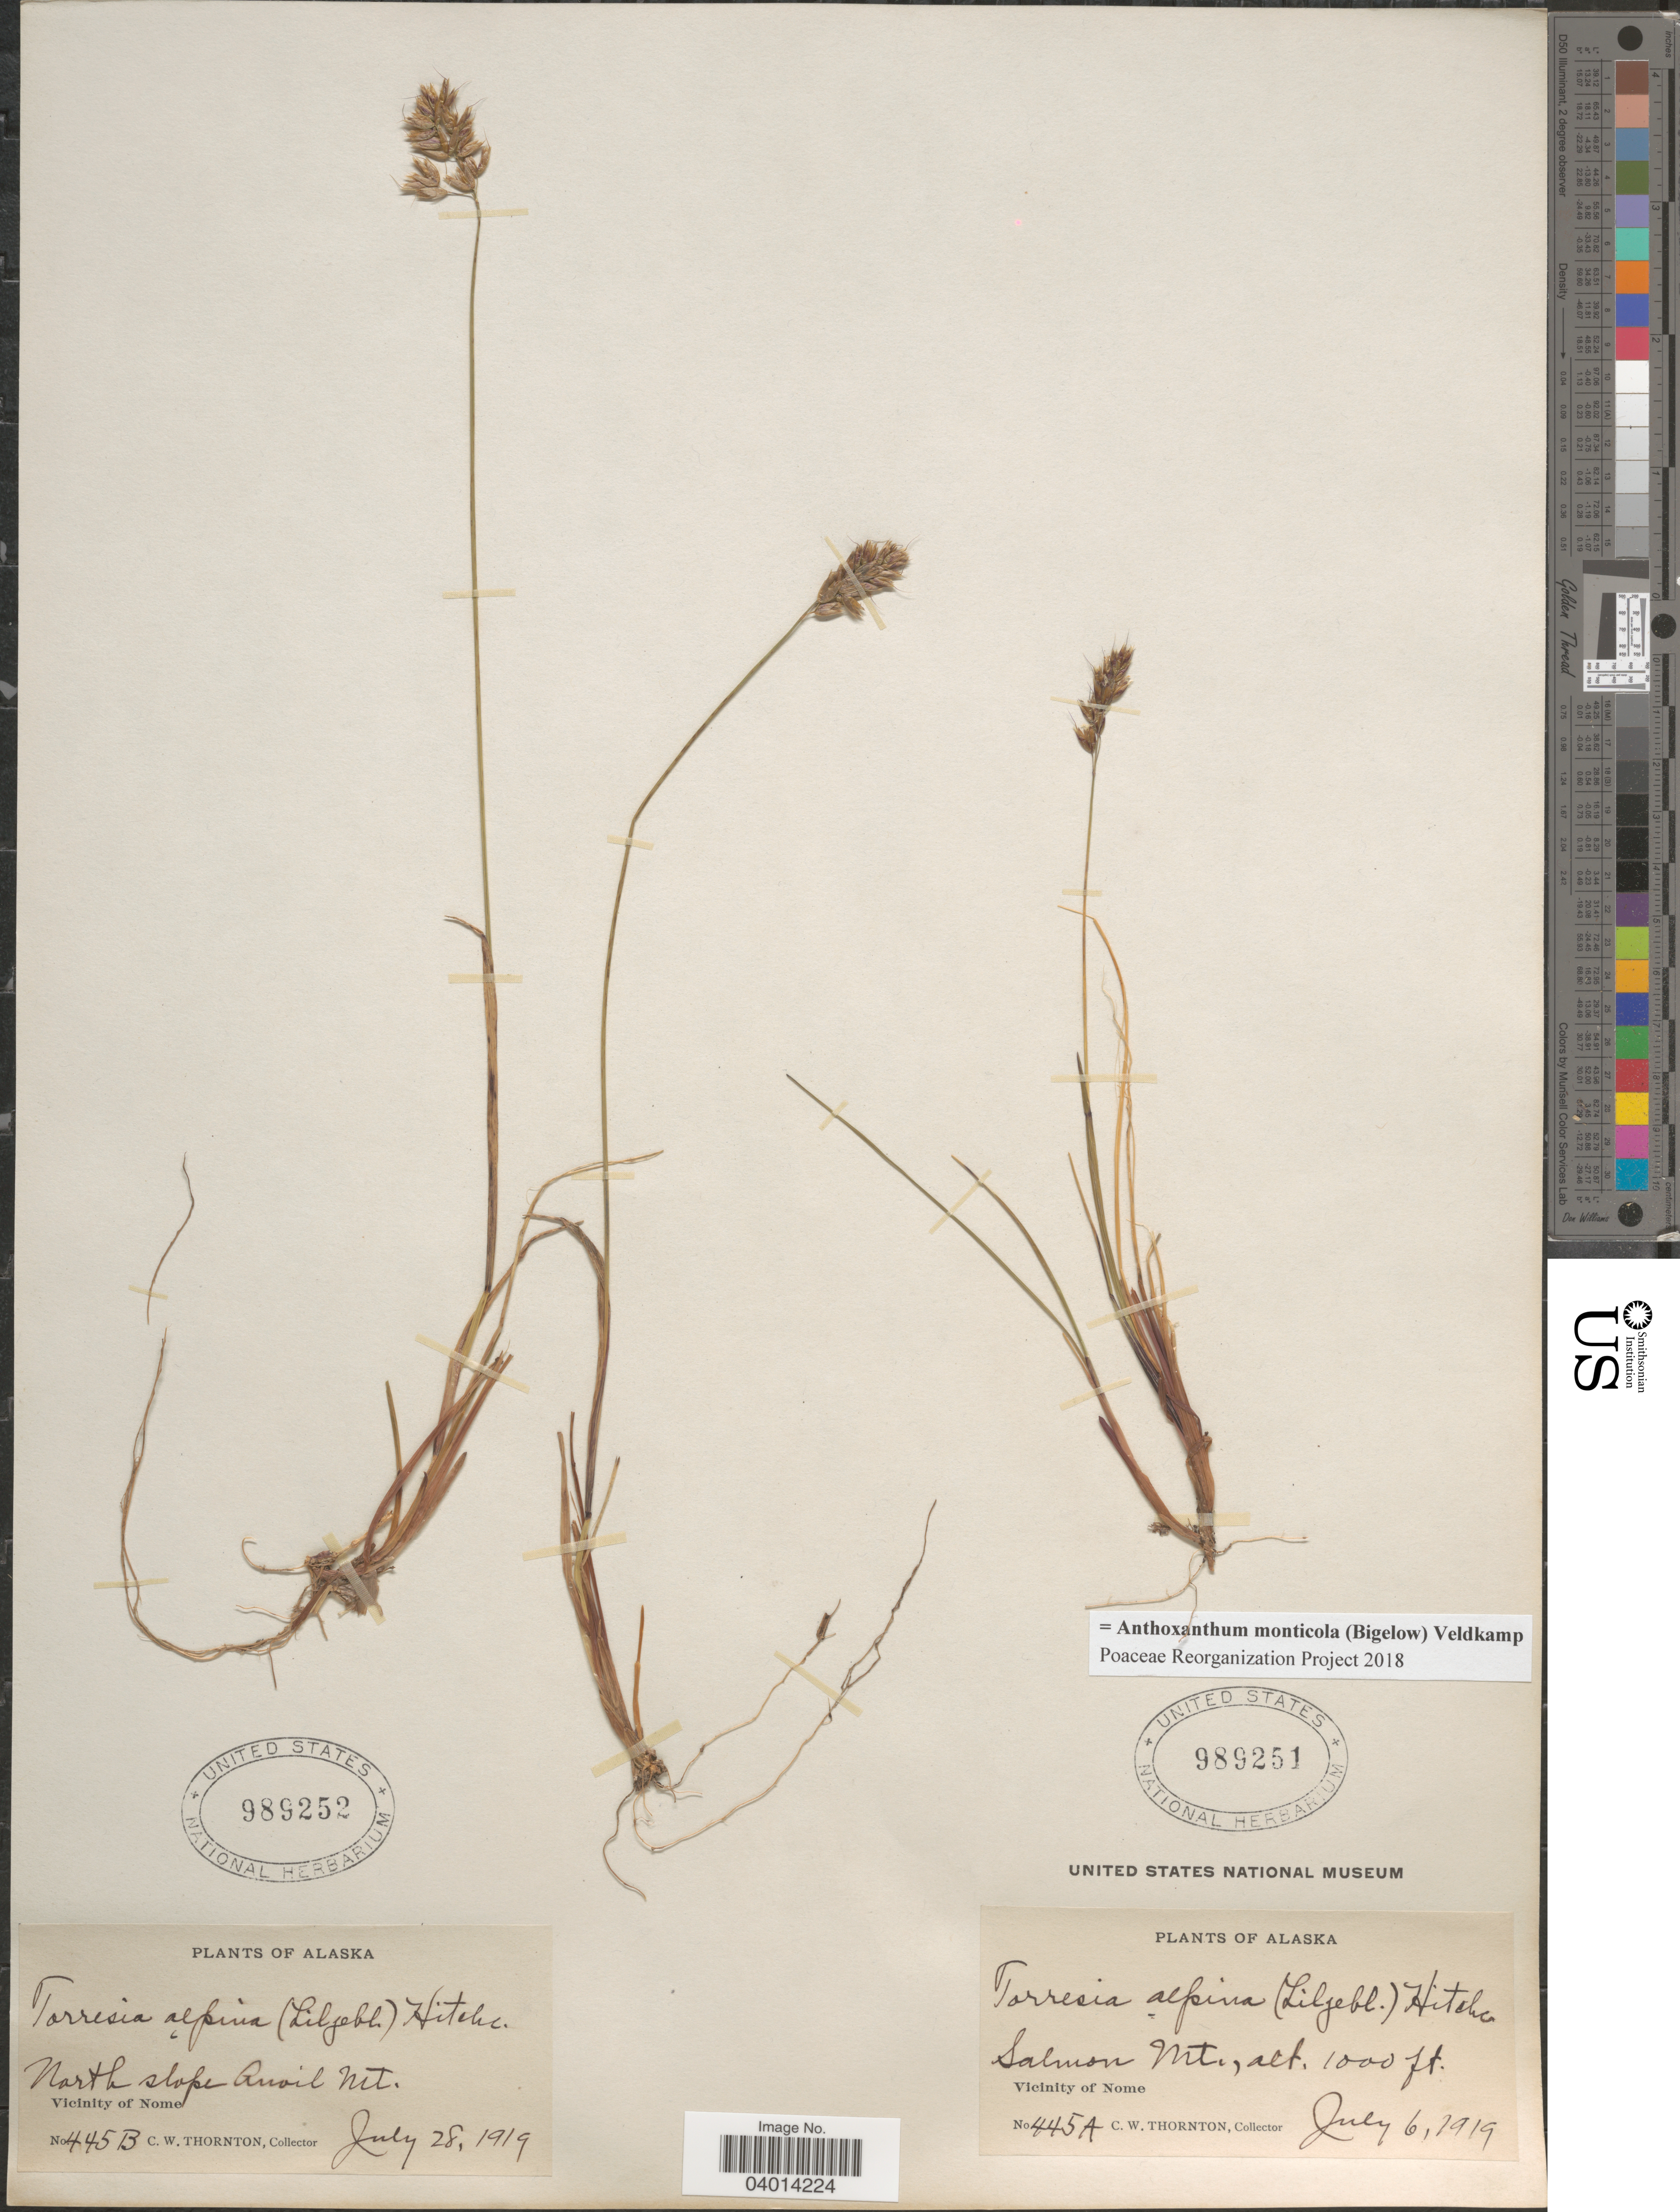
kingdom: Plantae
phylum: Tracheophyta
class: Liliopsida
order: Poales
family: Poaceae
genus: Anthoxanthum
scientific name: Anthoxanthum monticola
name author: (Bigelow) Veldkamp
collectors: C. Thornton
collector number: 445A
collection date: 1919-07-06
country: United States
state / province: Alaska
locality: Salmon Mt., Vicinity of Nome.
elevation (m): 305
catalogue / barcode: US 989251